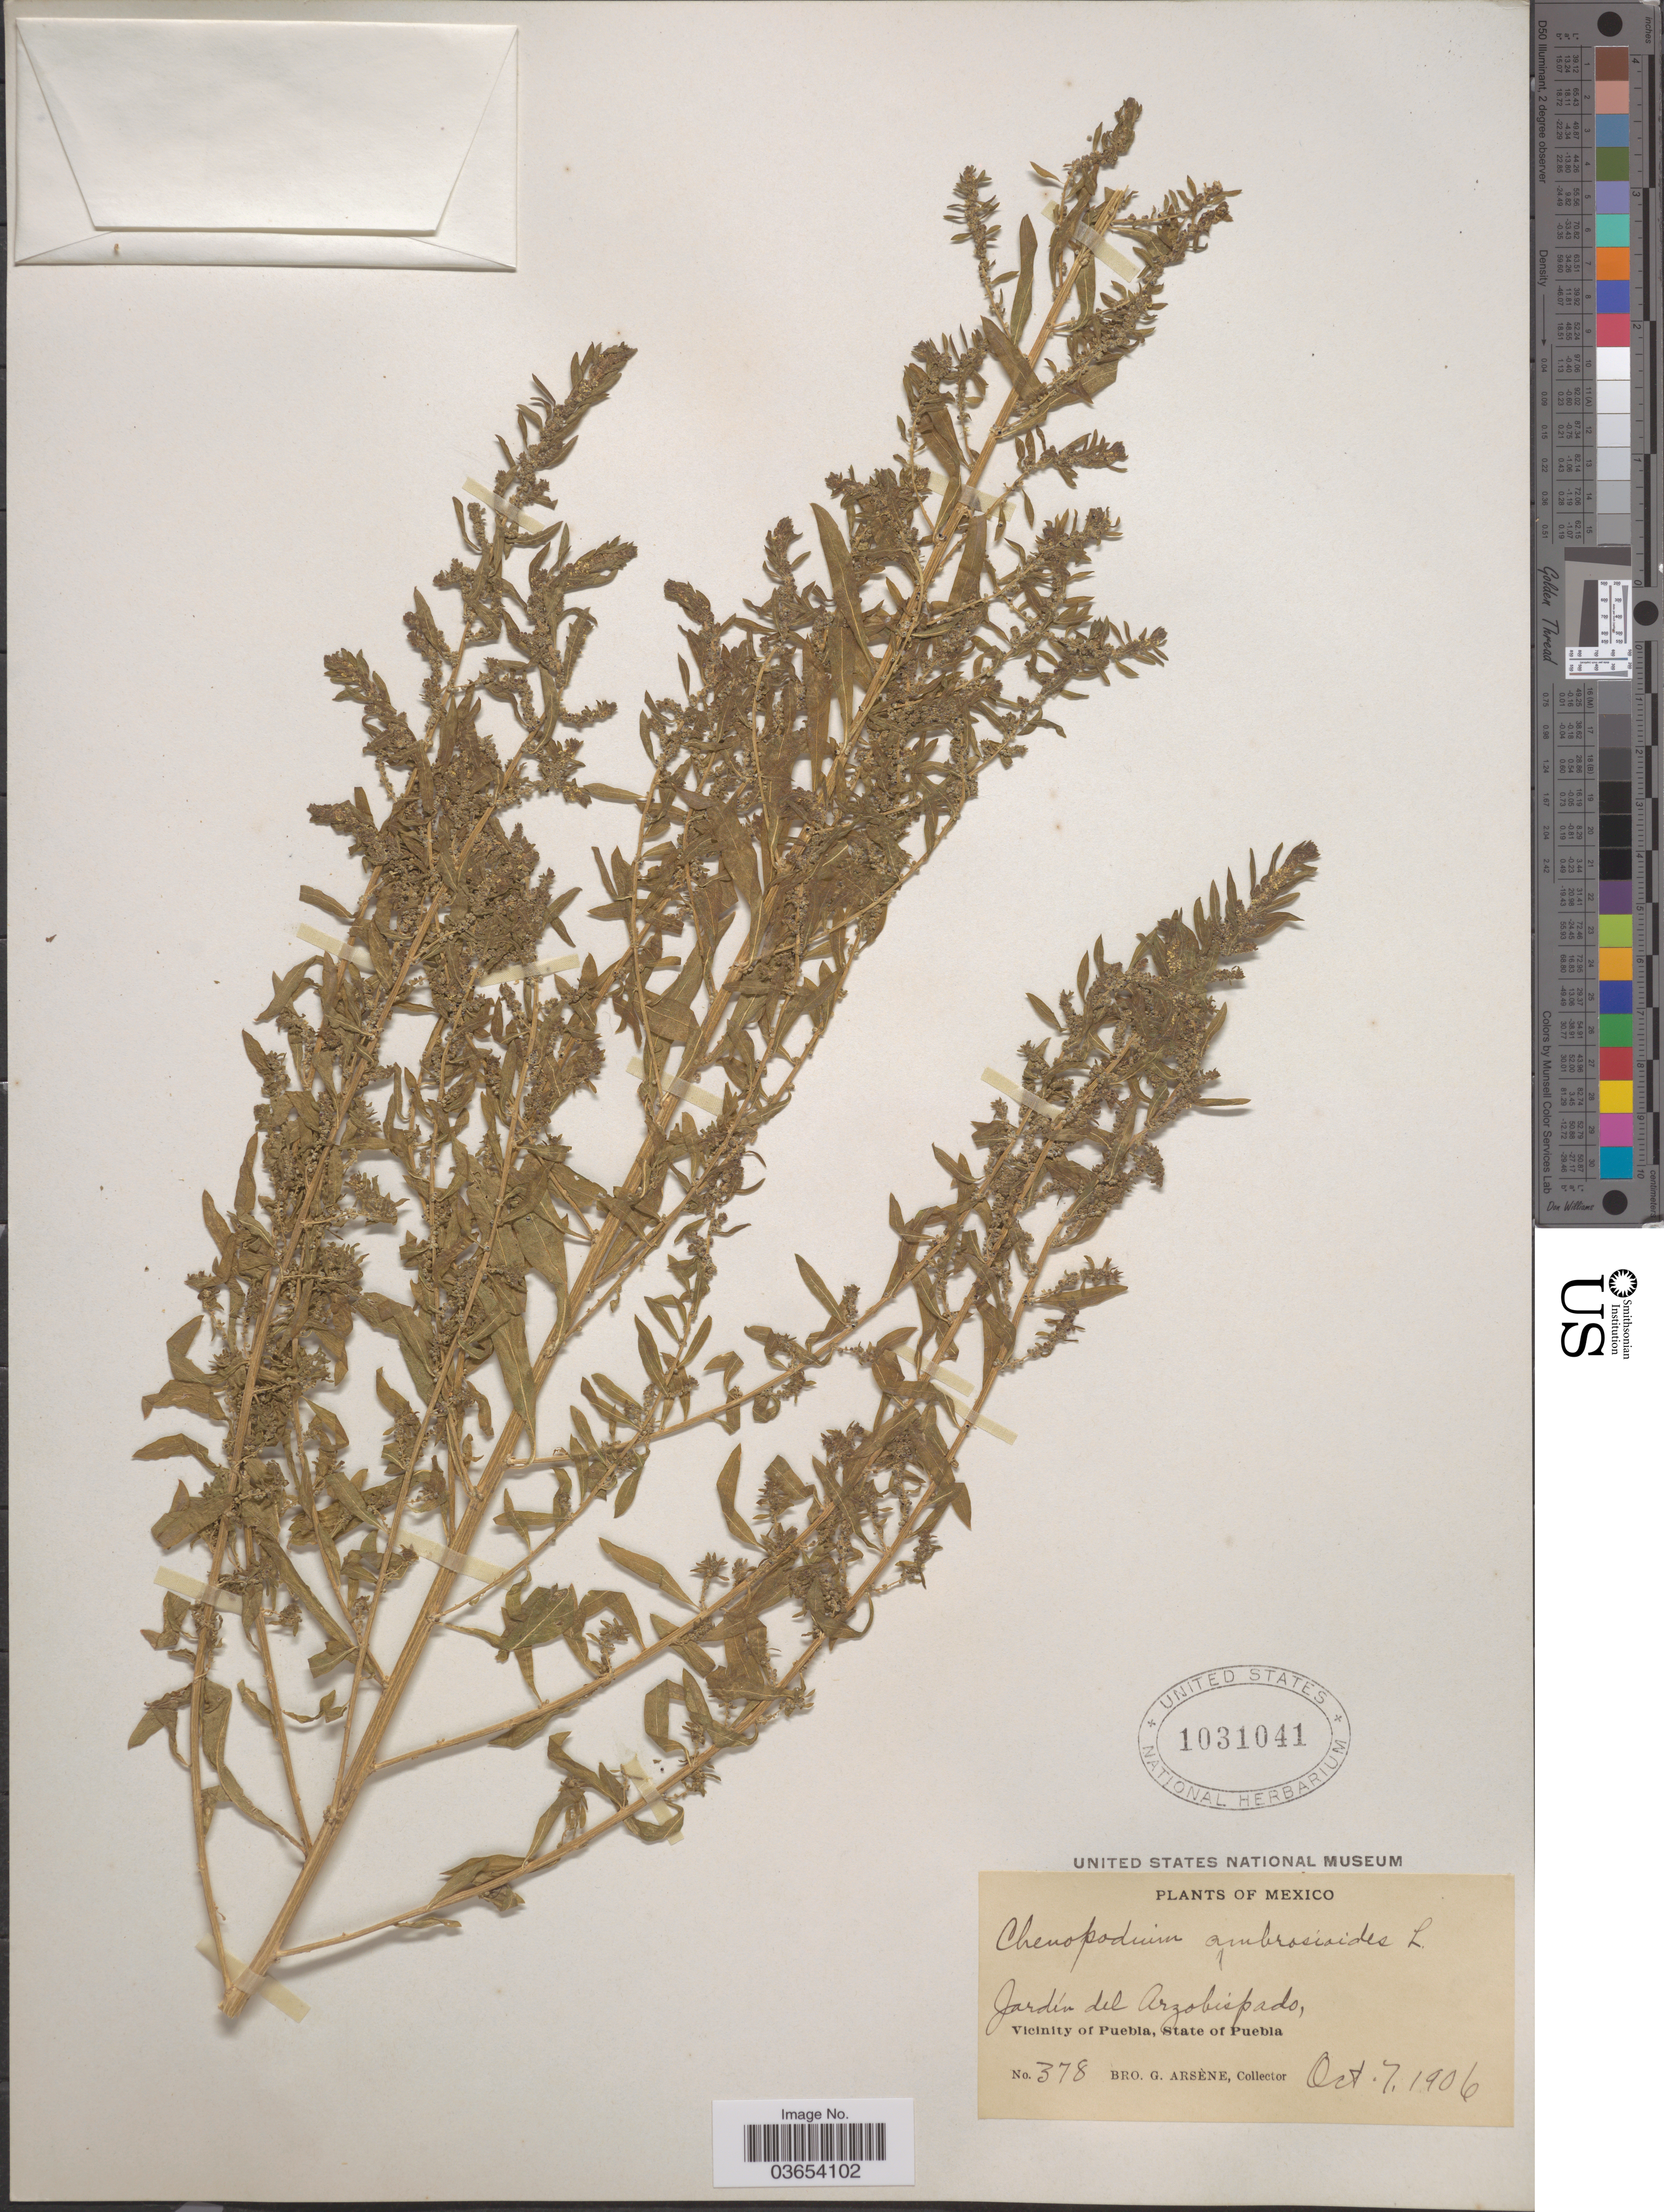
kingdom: Plantae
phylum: Tracheophyta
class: Magnoliopsida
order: Caryophyllales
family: Amaranthaceae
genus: Chenopodium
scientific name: Chenopodium ambrosioides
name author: L.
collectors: Bro. G. Arsène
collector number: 378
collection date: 1906-10-07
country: Mexico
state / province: Puebla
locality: Jardin del Arzobispado, Vicinity of Puebla.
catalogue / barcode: US 1031041